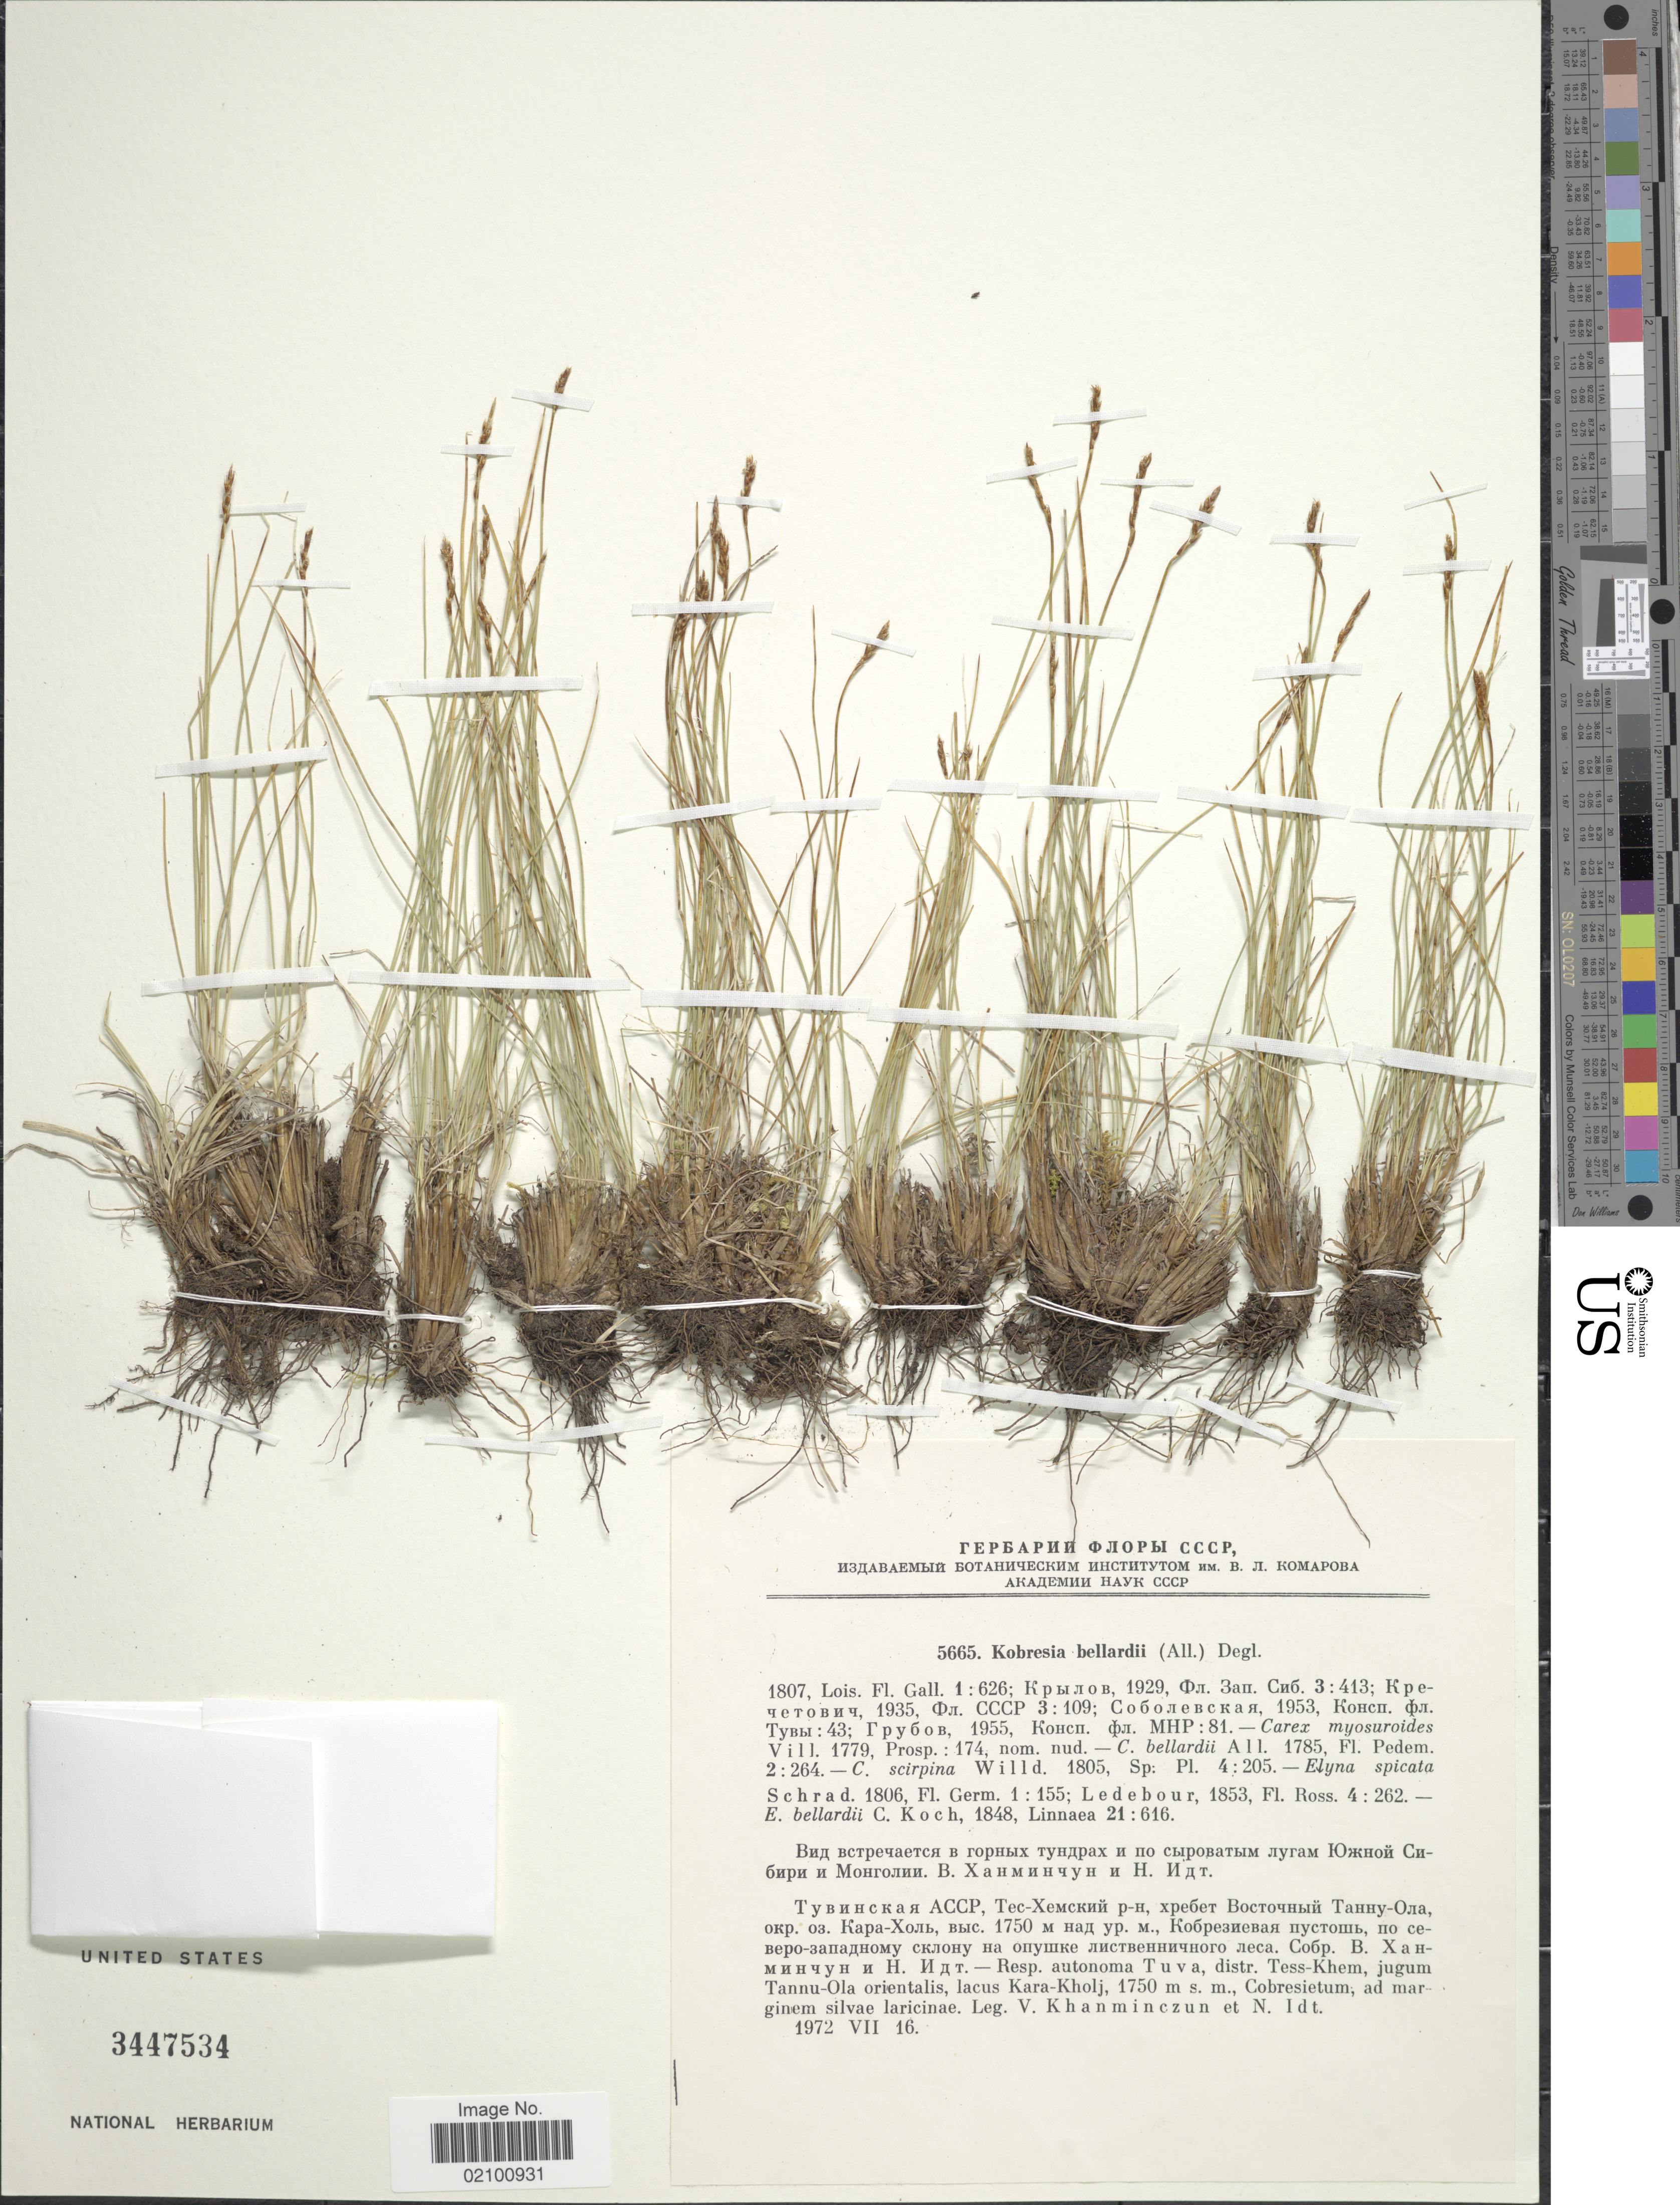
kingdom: Plantae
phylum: Tracheophyta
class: Liliopsida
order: Poales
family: Cyperaceae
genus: Carex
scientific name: Carex myosuroides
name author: Vill.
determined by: Strong, M. T., (US), Smithsonian Institution - National Museum of Natural History (UNITED STATES)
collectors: V. Khanminczun & N. Idt.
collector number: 5665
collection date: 1972-07-16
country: Russian Federation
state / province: Tuva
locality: Distr. Tess-Khem, jugum Tannu-Ola orientalis, lacus Kara-Kholj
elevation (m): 1750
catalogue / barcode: US 3447534